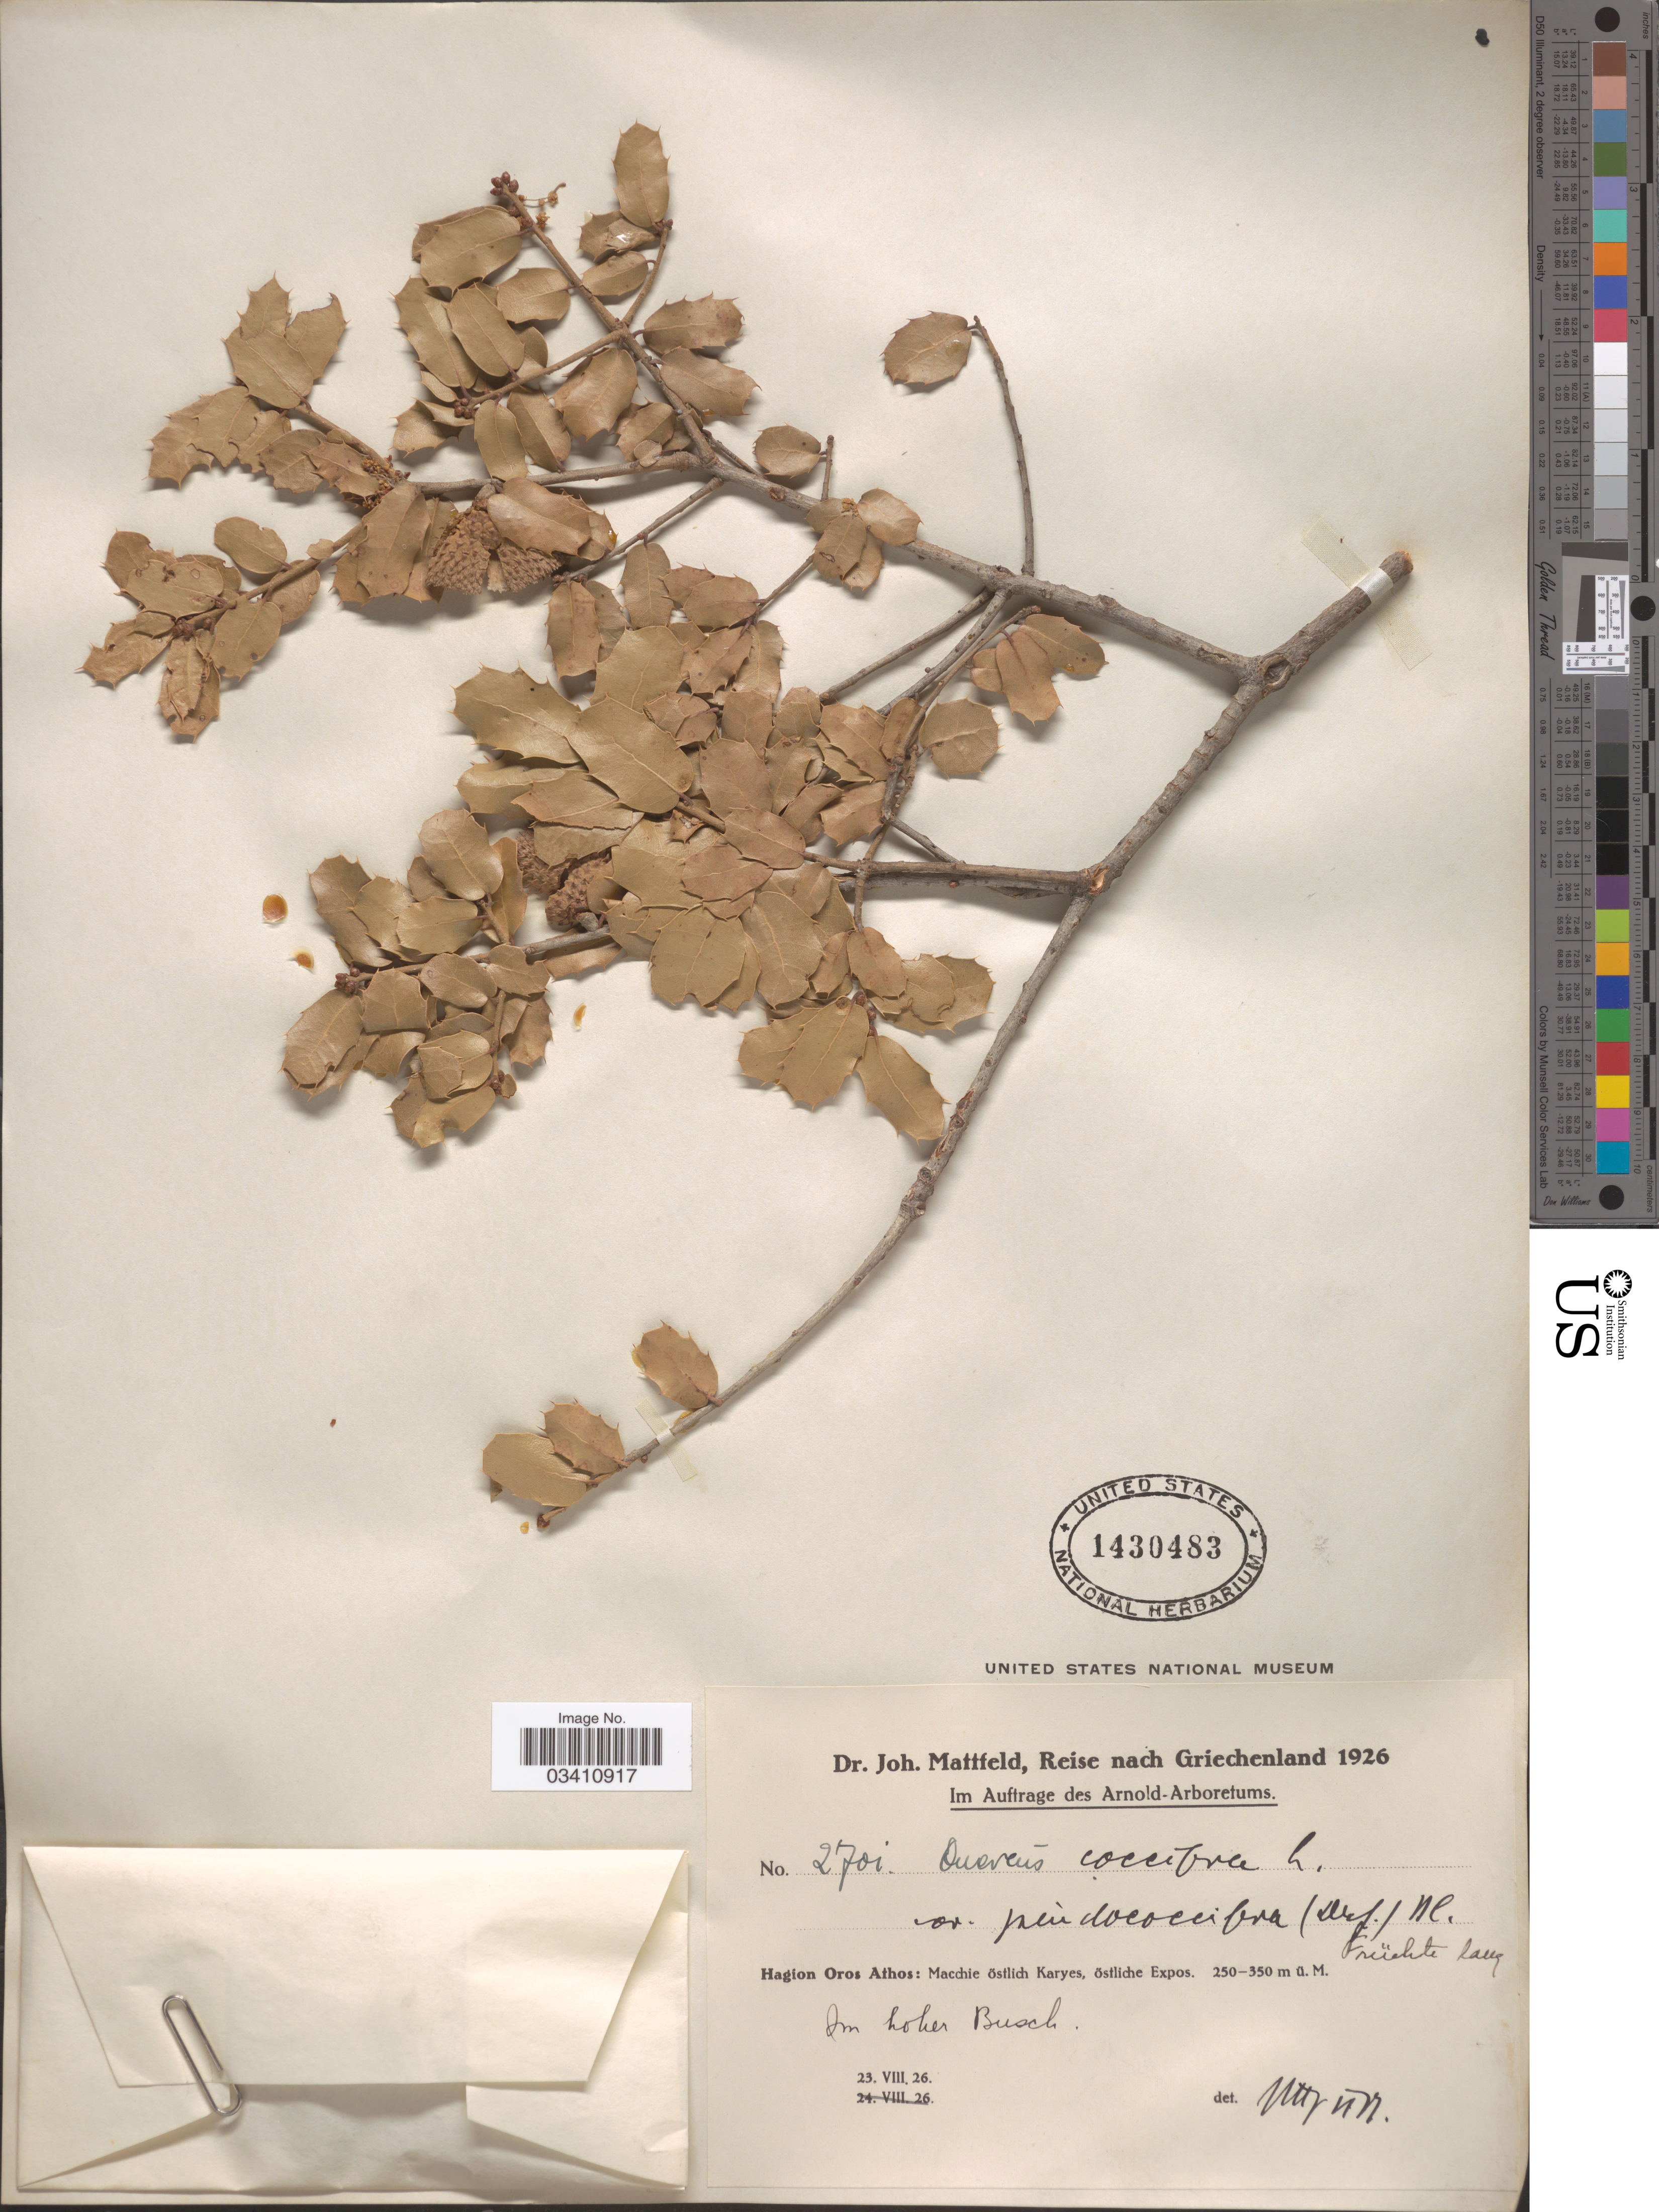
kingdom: Plantae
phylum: Tracheophyta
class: Magnoliopsida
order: Fagales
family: Fagaceae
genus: Quercus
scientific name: Quercus coccifera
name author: L.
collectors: J. Mattfeld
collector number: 2701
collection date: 1926-08-23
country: Greece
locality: Hagion Oros Athos: Macchie östlich Karyes, östliche Expos.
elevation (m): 250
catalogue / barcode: US 1430483